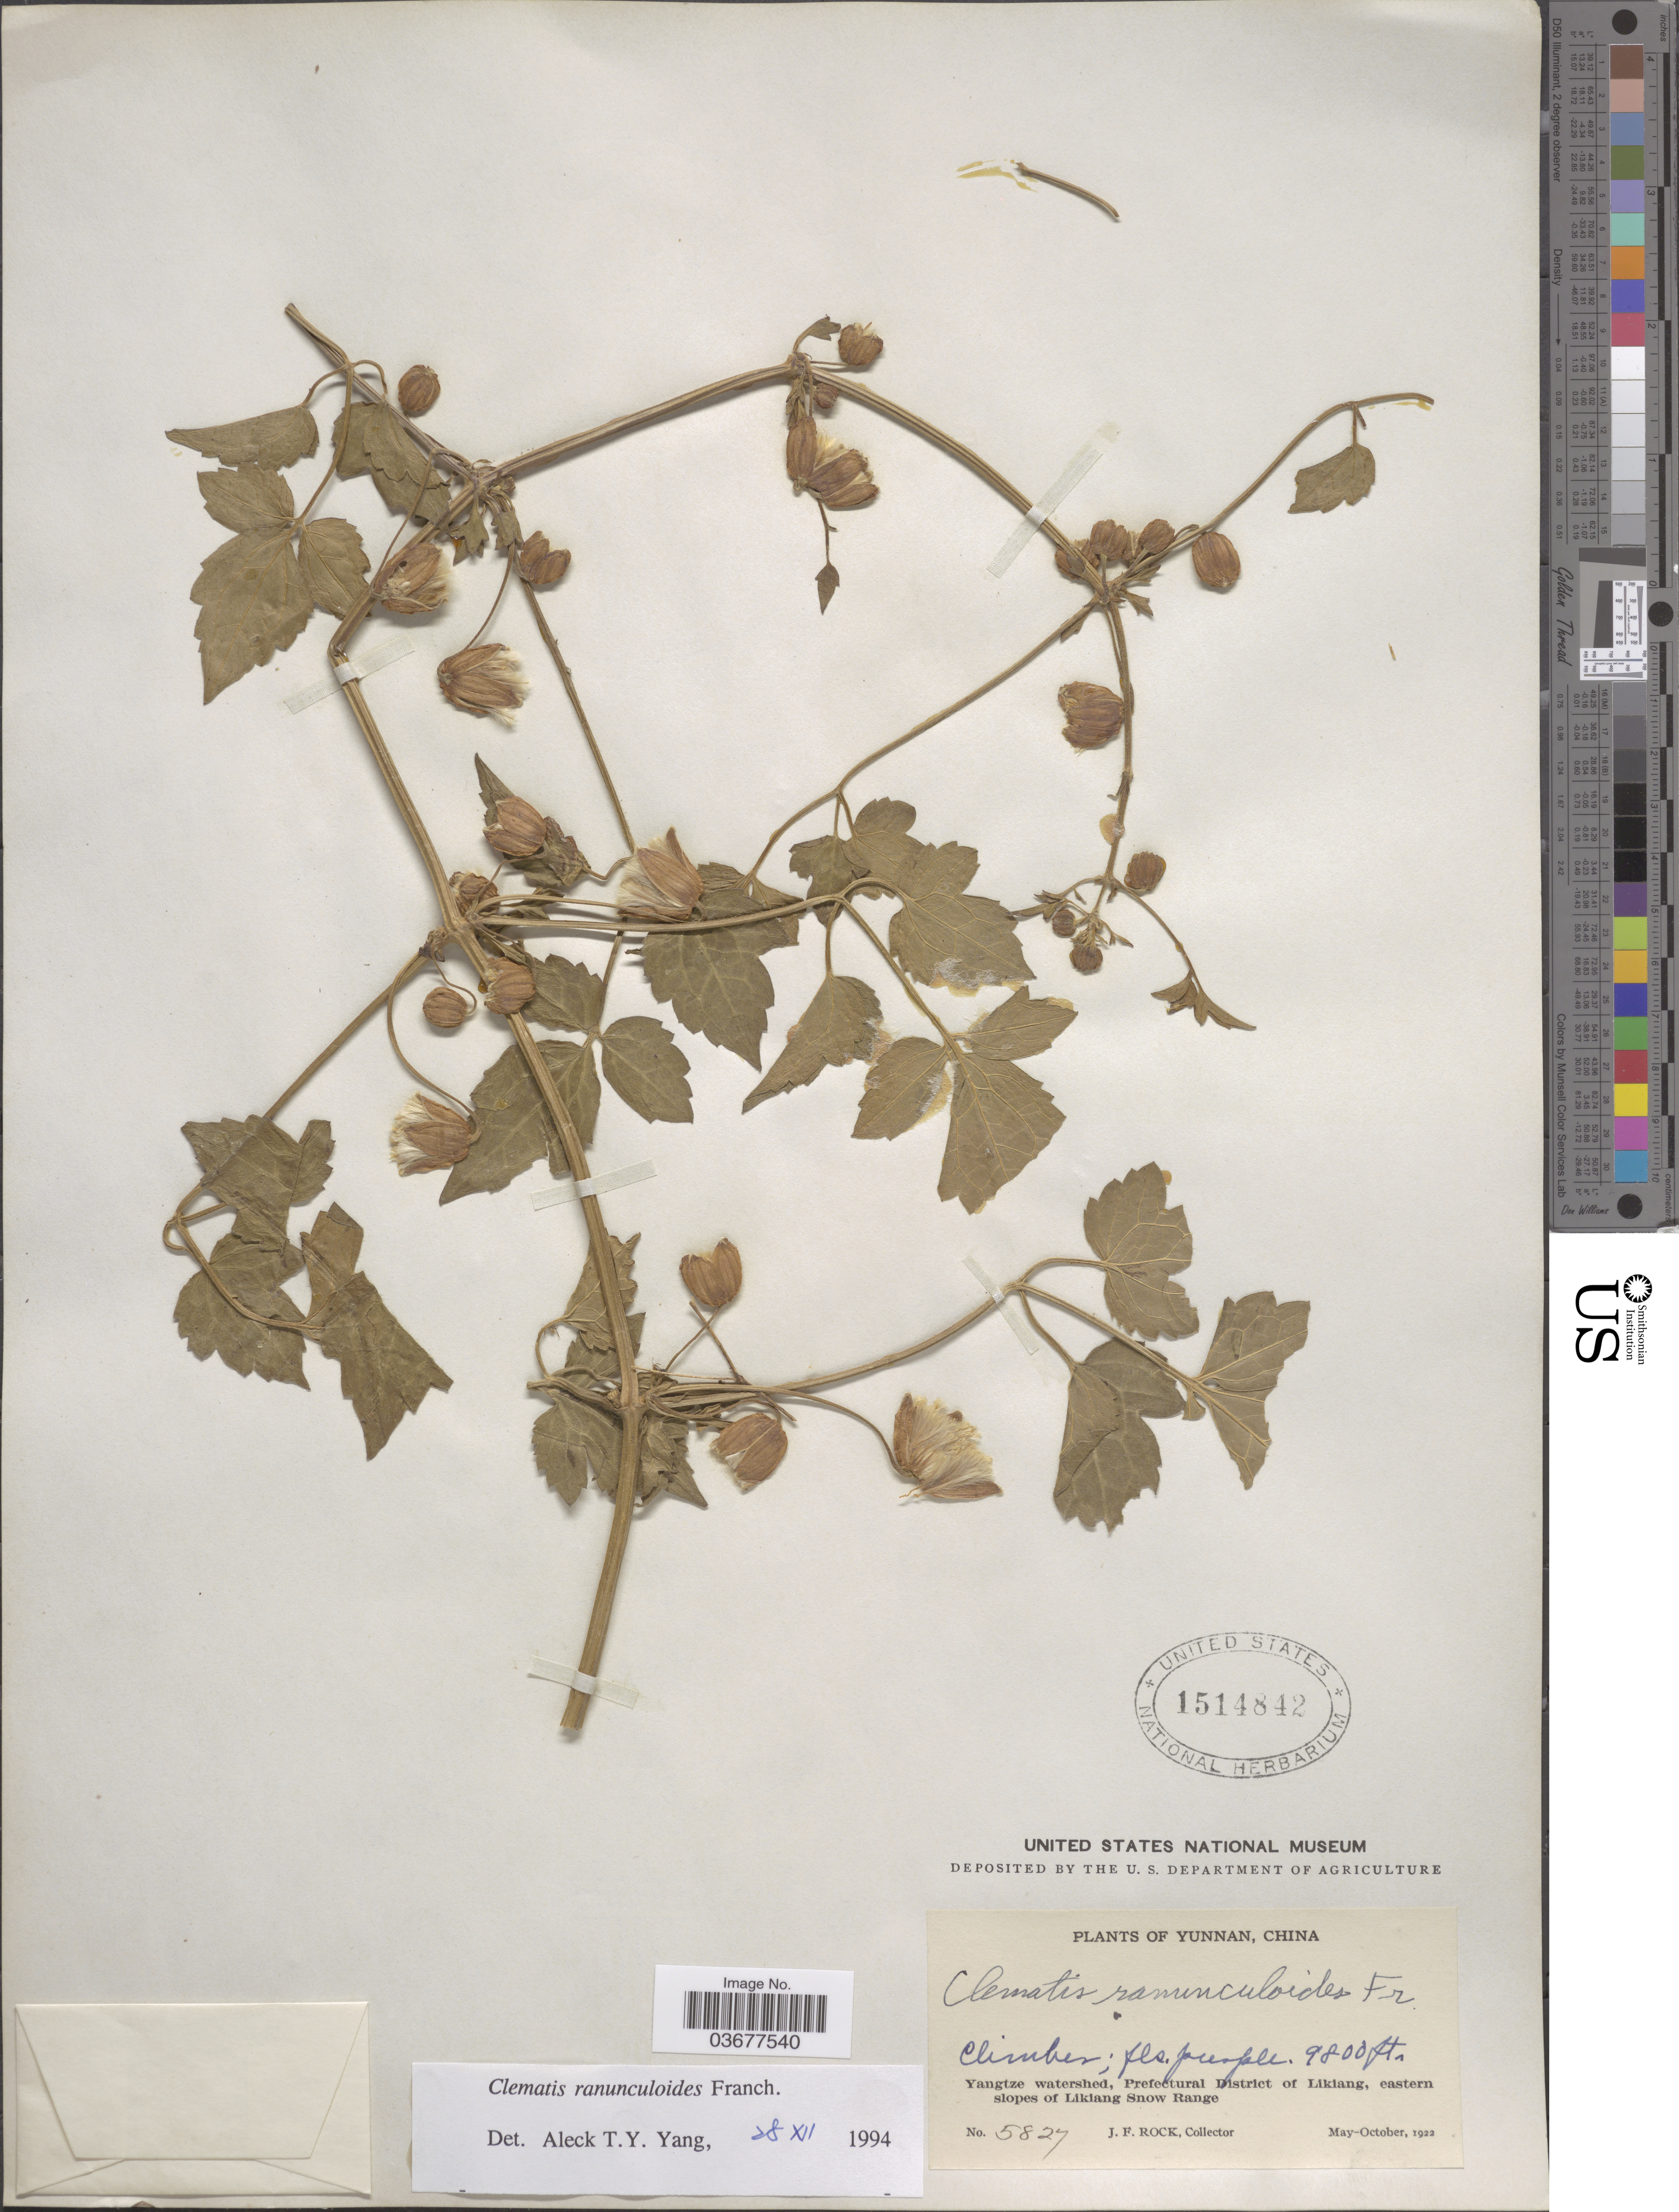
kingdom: Plantae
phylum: Tracheophyta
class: Magnoliopsida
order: Ranunculales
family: Ranunculaceae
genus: Clematis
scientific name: Clematis ranunculoides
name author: Franch.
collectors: J. Rock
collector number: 5827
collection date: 1922-05/1922-10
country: China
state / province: Yunnan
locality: Yangtze watershed, Prefectural District of Likiang, eastern slopes of Likiang Snow Range.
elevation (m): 2987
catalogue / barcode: US 1514842